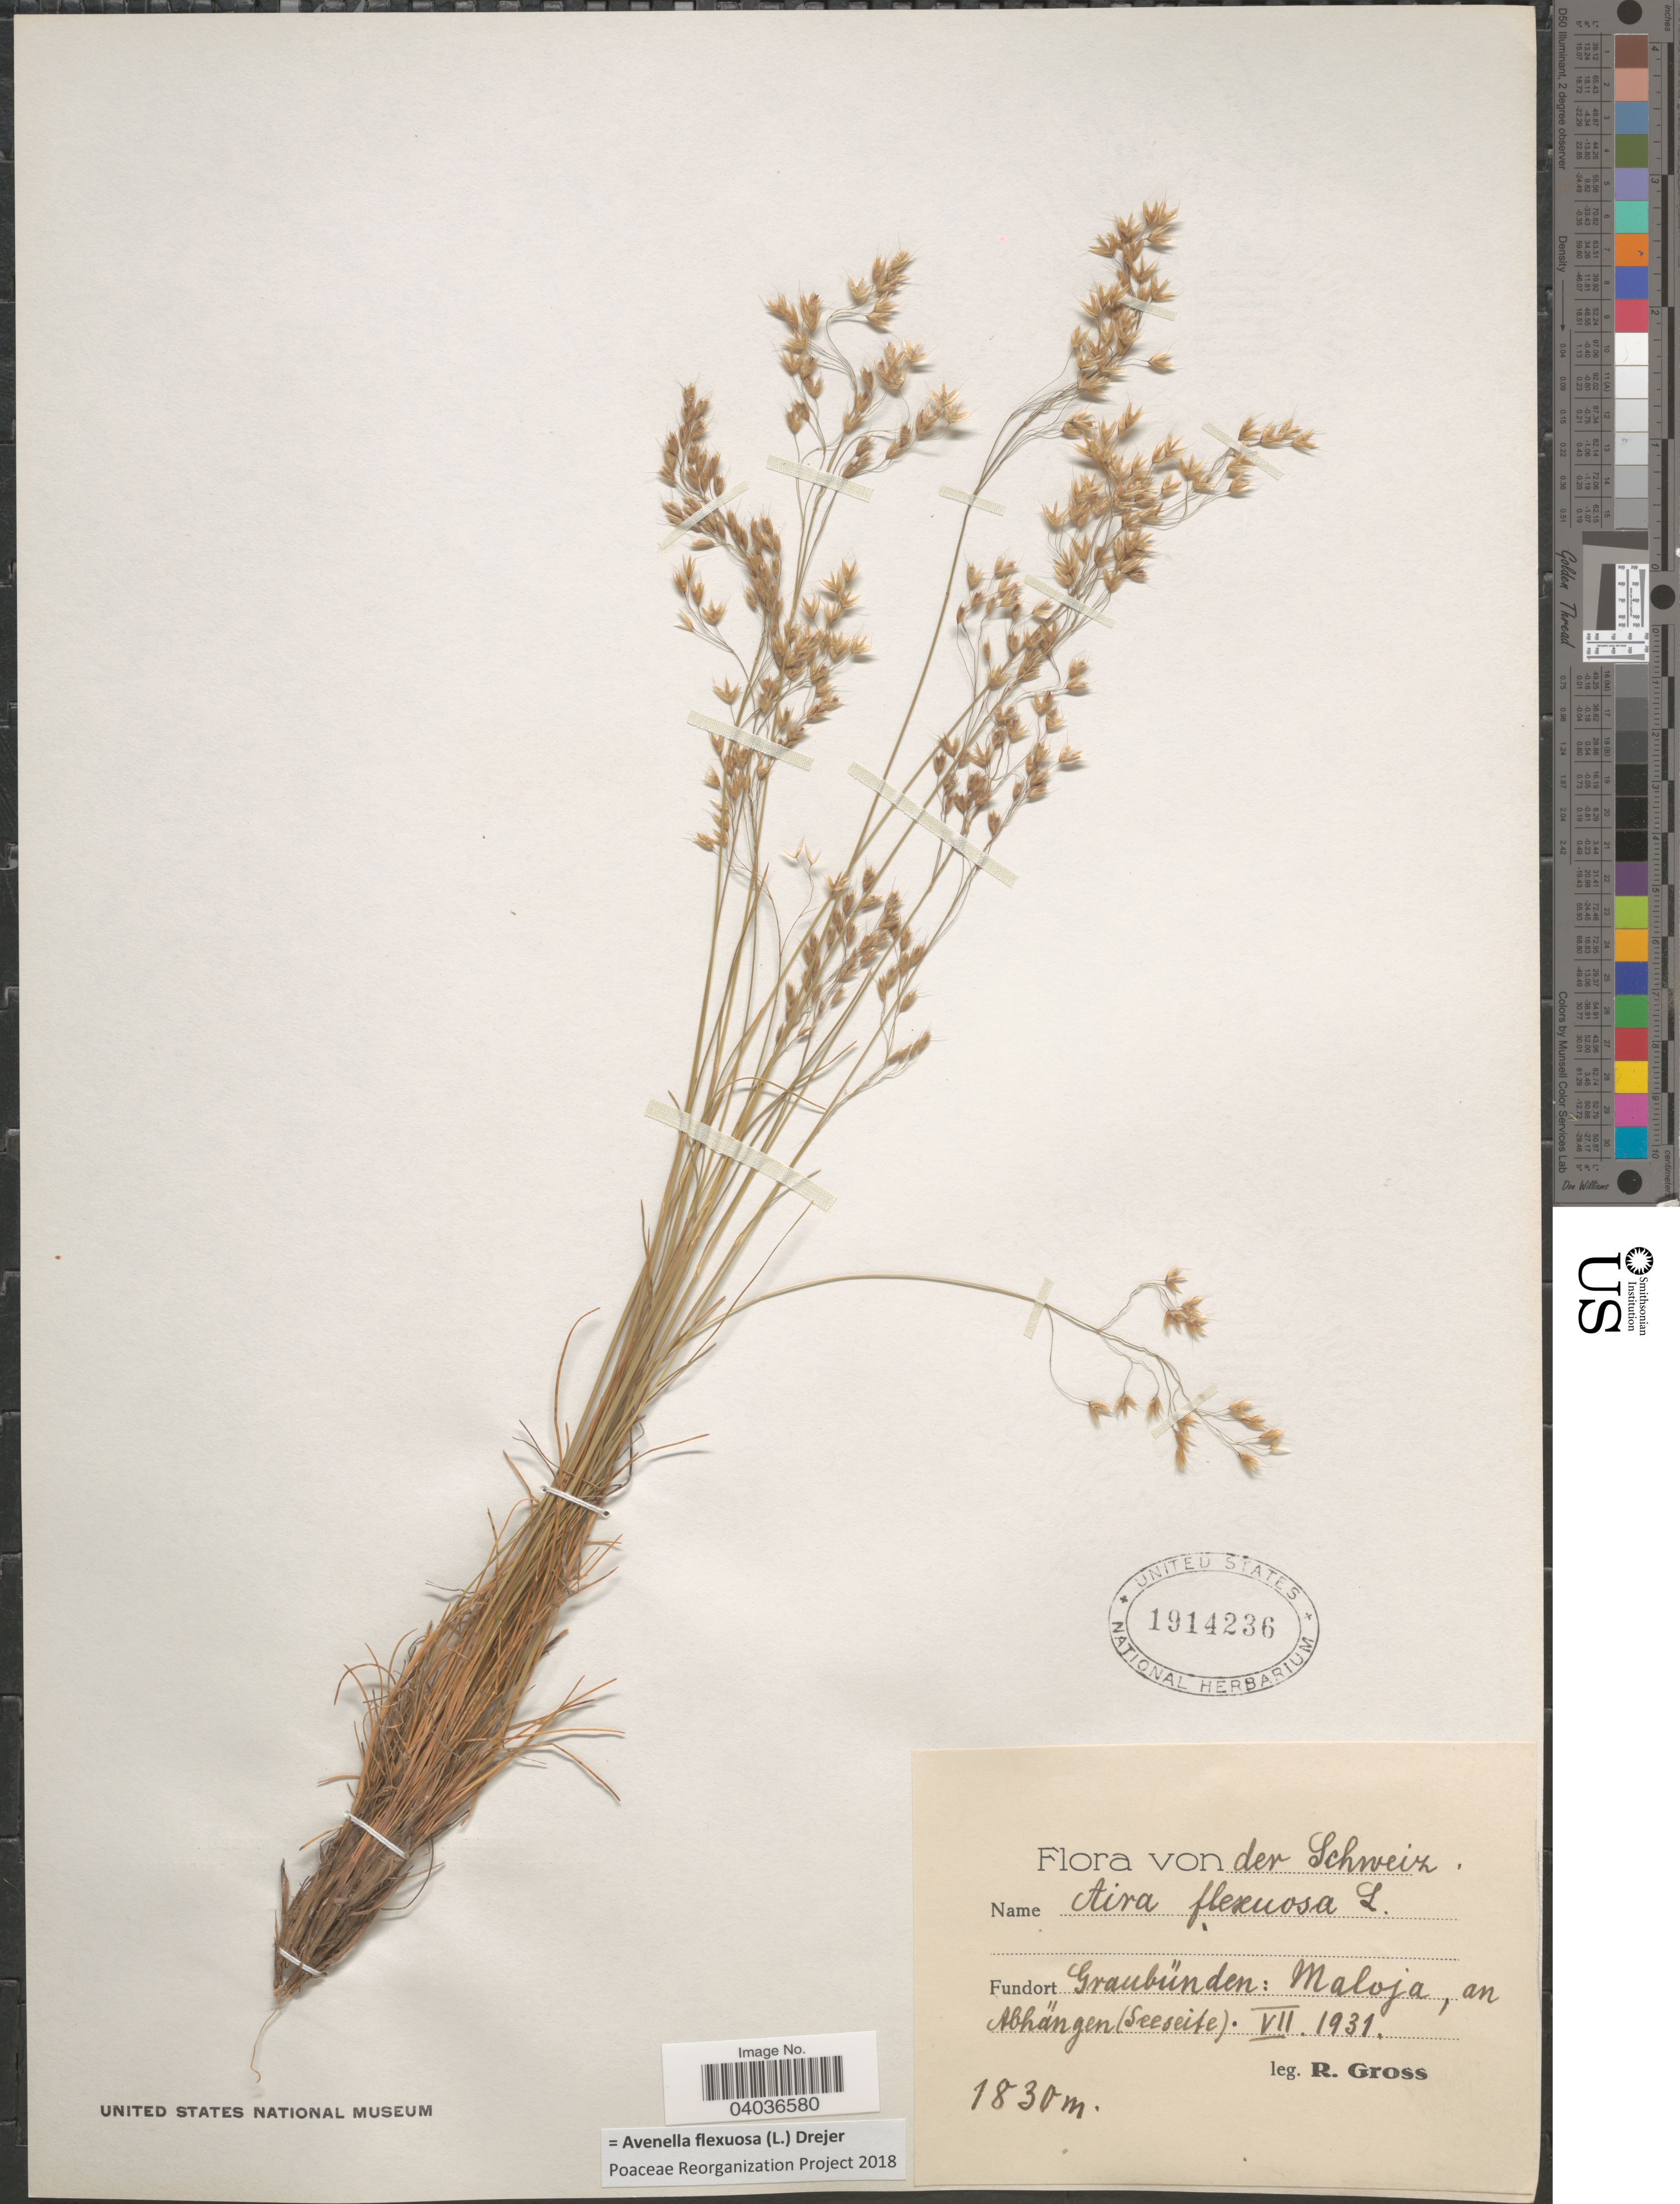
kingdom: Plantae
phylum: Tracheophyta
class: Liliopsida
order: Poales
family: Poaceae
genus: Avenella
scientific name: Avenella flexuosa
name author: (L.) Drejer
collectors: R. Gross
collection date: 1931-07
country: Switzerland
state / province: Graubunden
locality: Schweiz. Fundort Graubünden: Maloja, an Abhängen (Seeseite).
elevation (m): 1830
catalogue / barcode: US 1914236